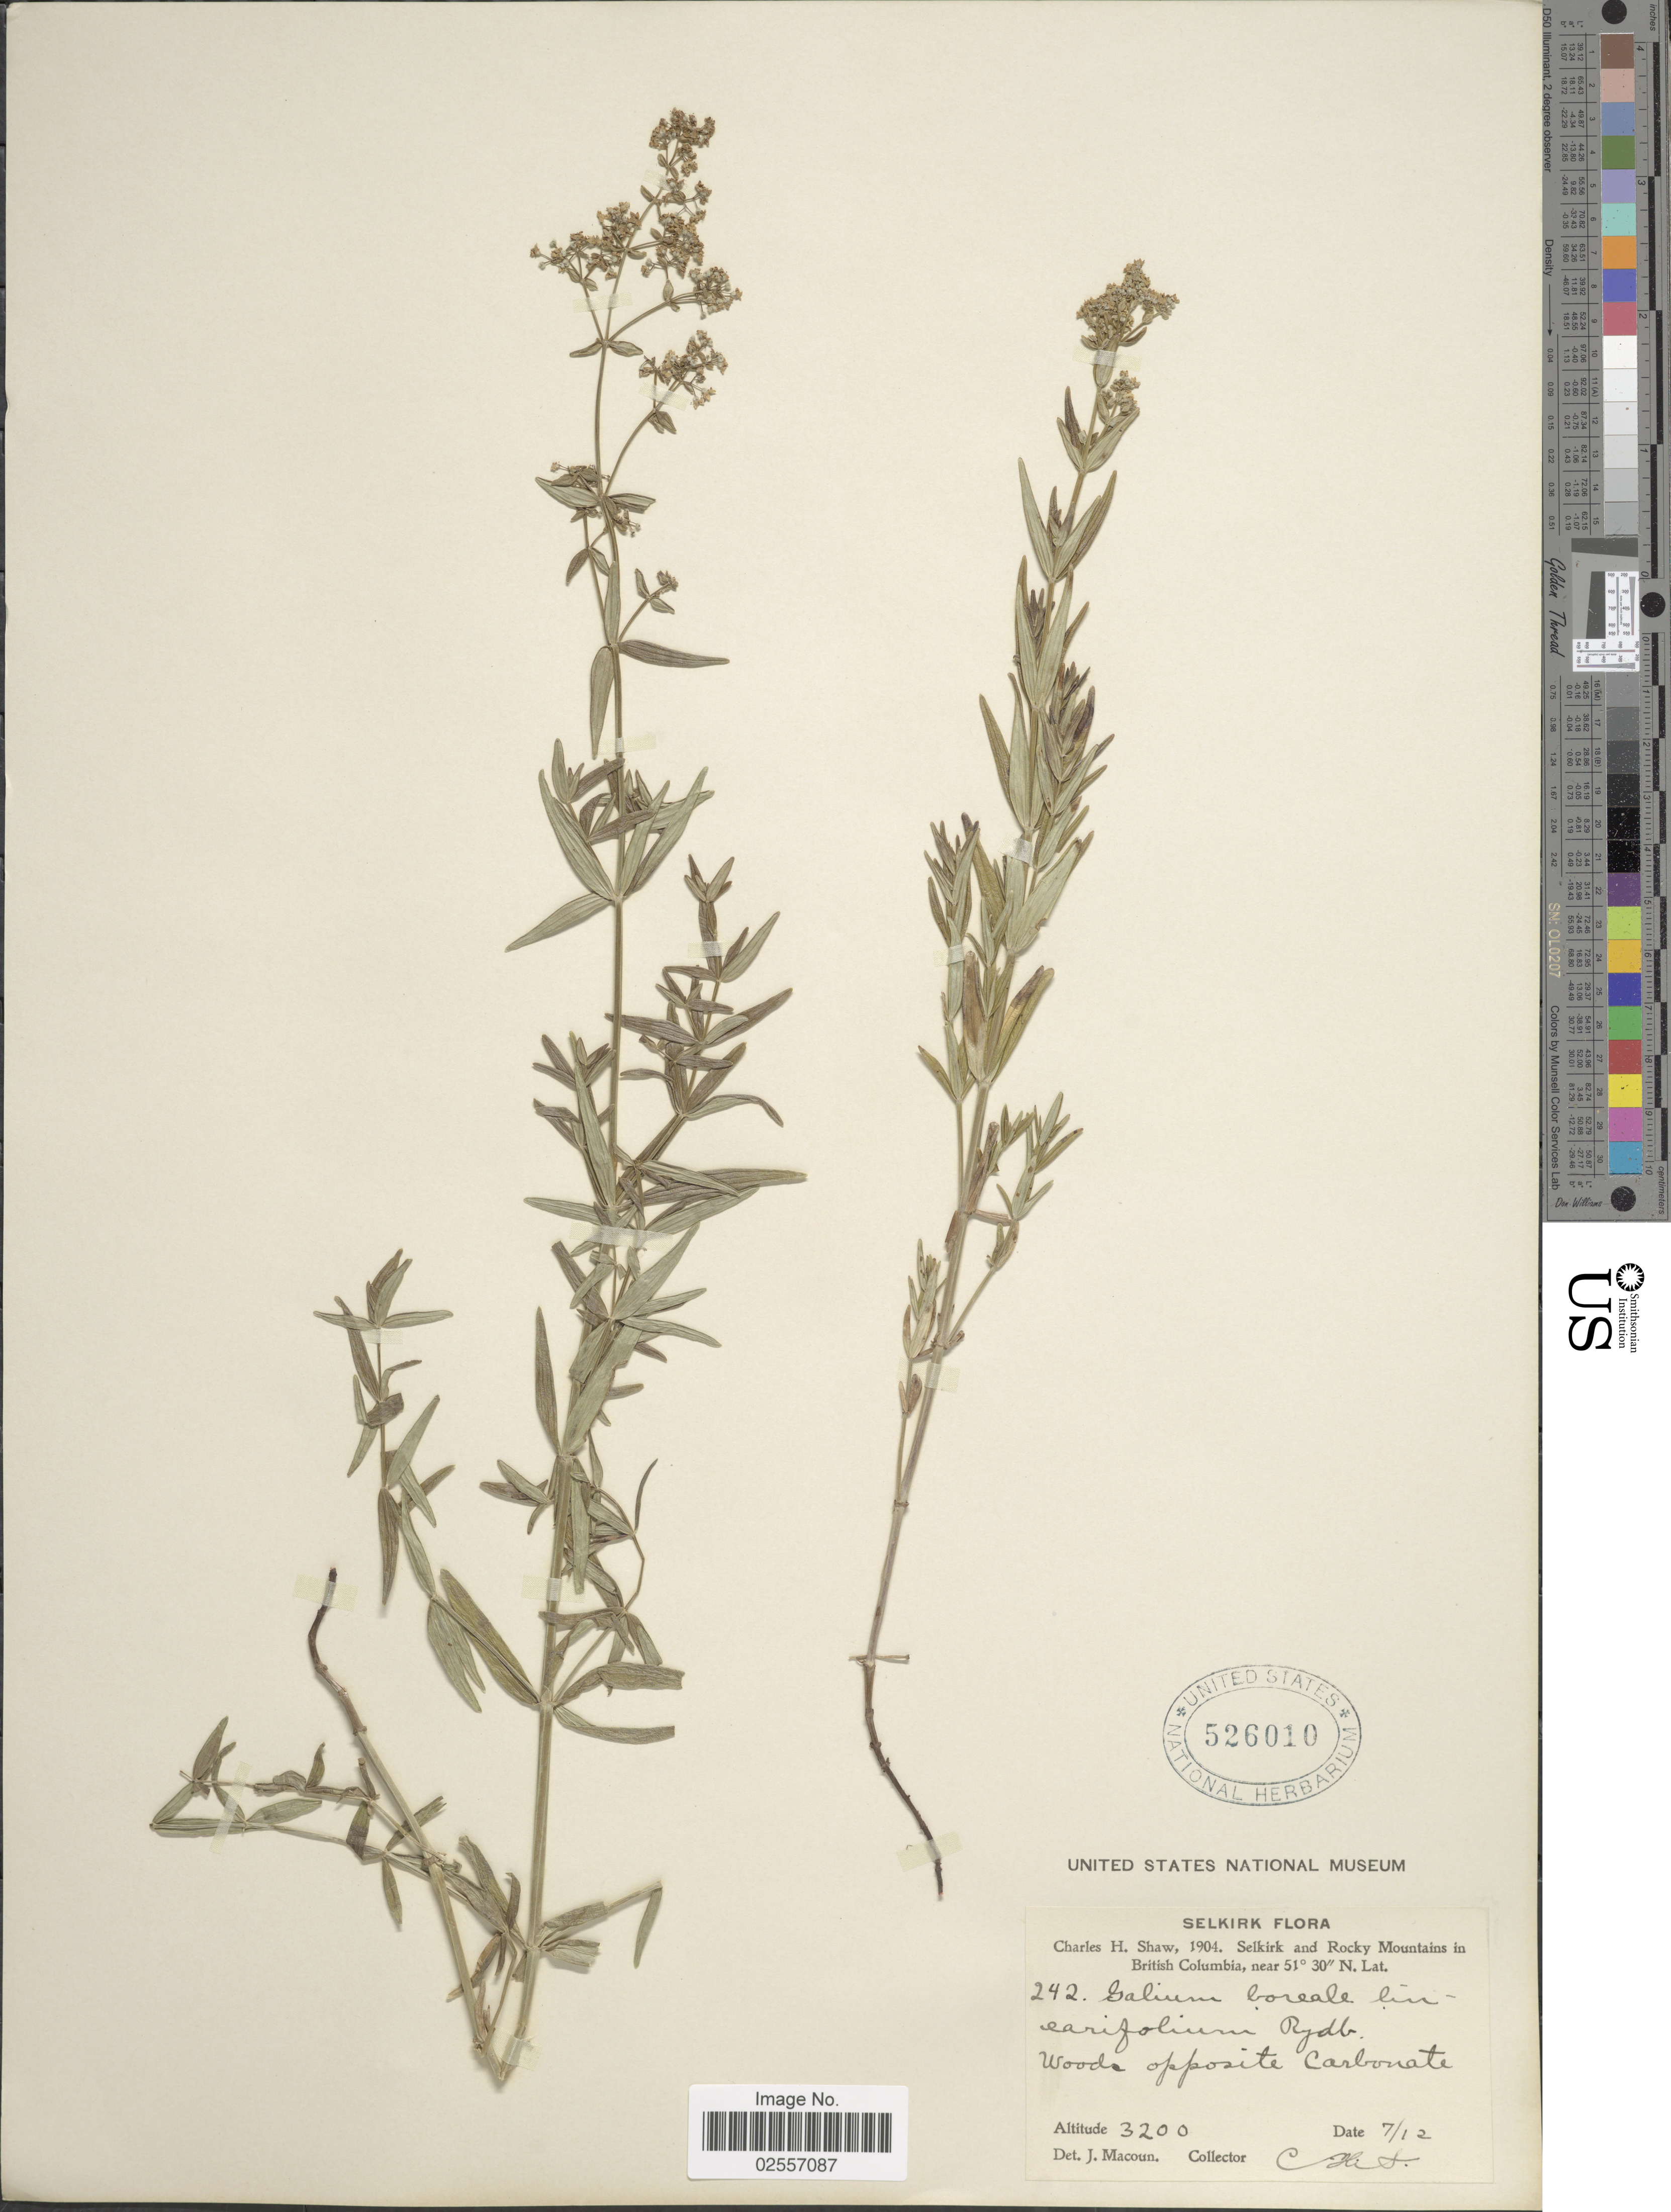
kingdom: Plantae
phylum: Tracheophyta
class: Magnoliopsida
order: Gentianales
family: Rubiaceae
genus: Galium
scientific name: Galium boreale L.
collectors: C. H. Shaw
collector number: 242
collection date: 1904-07-12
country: Canada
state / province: British Columbia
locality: Selkirk and Rocky Mountains. Woods opposite Carbonate.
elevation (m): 975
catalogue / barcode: US 526010